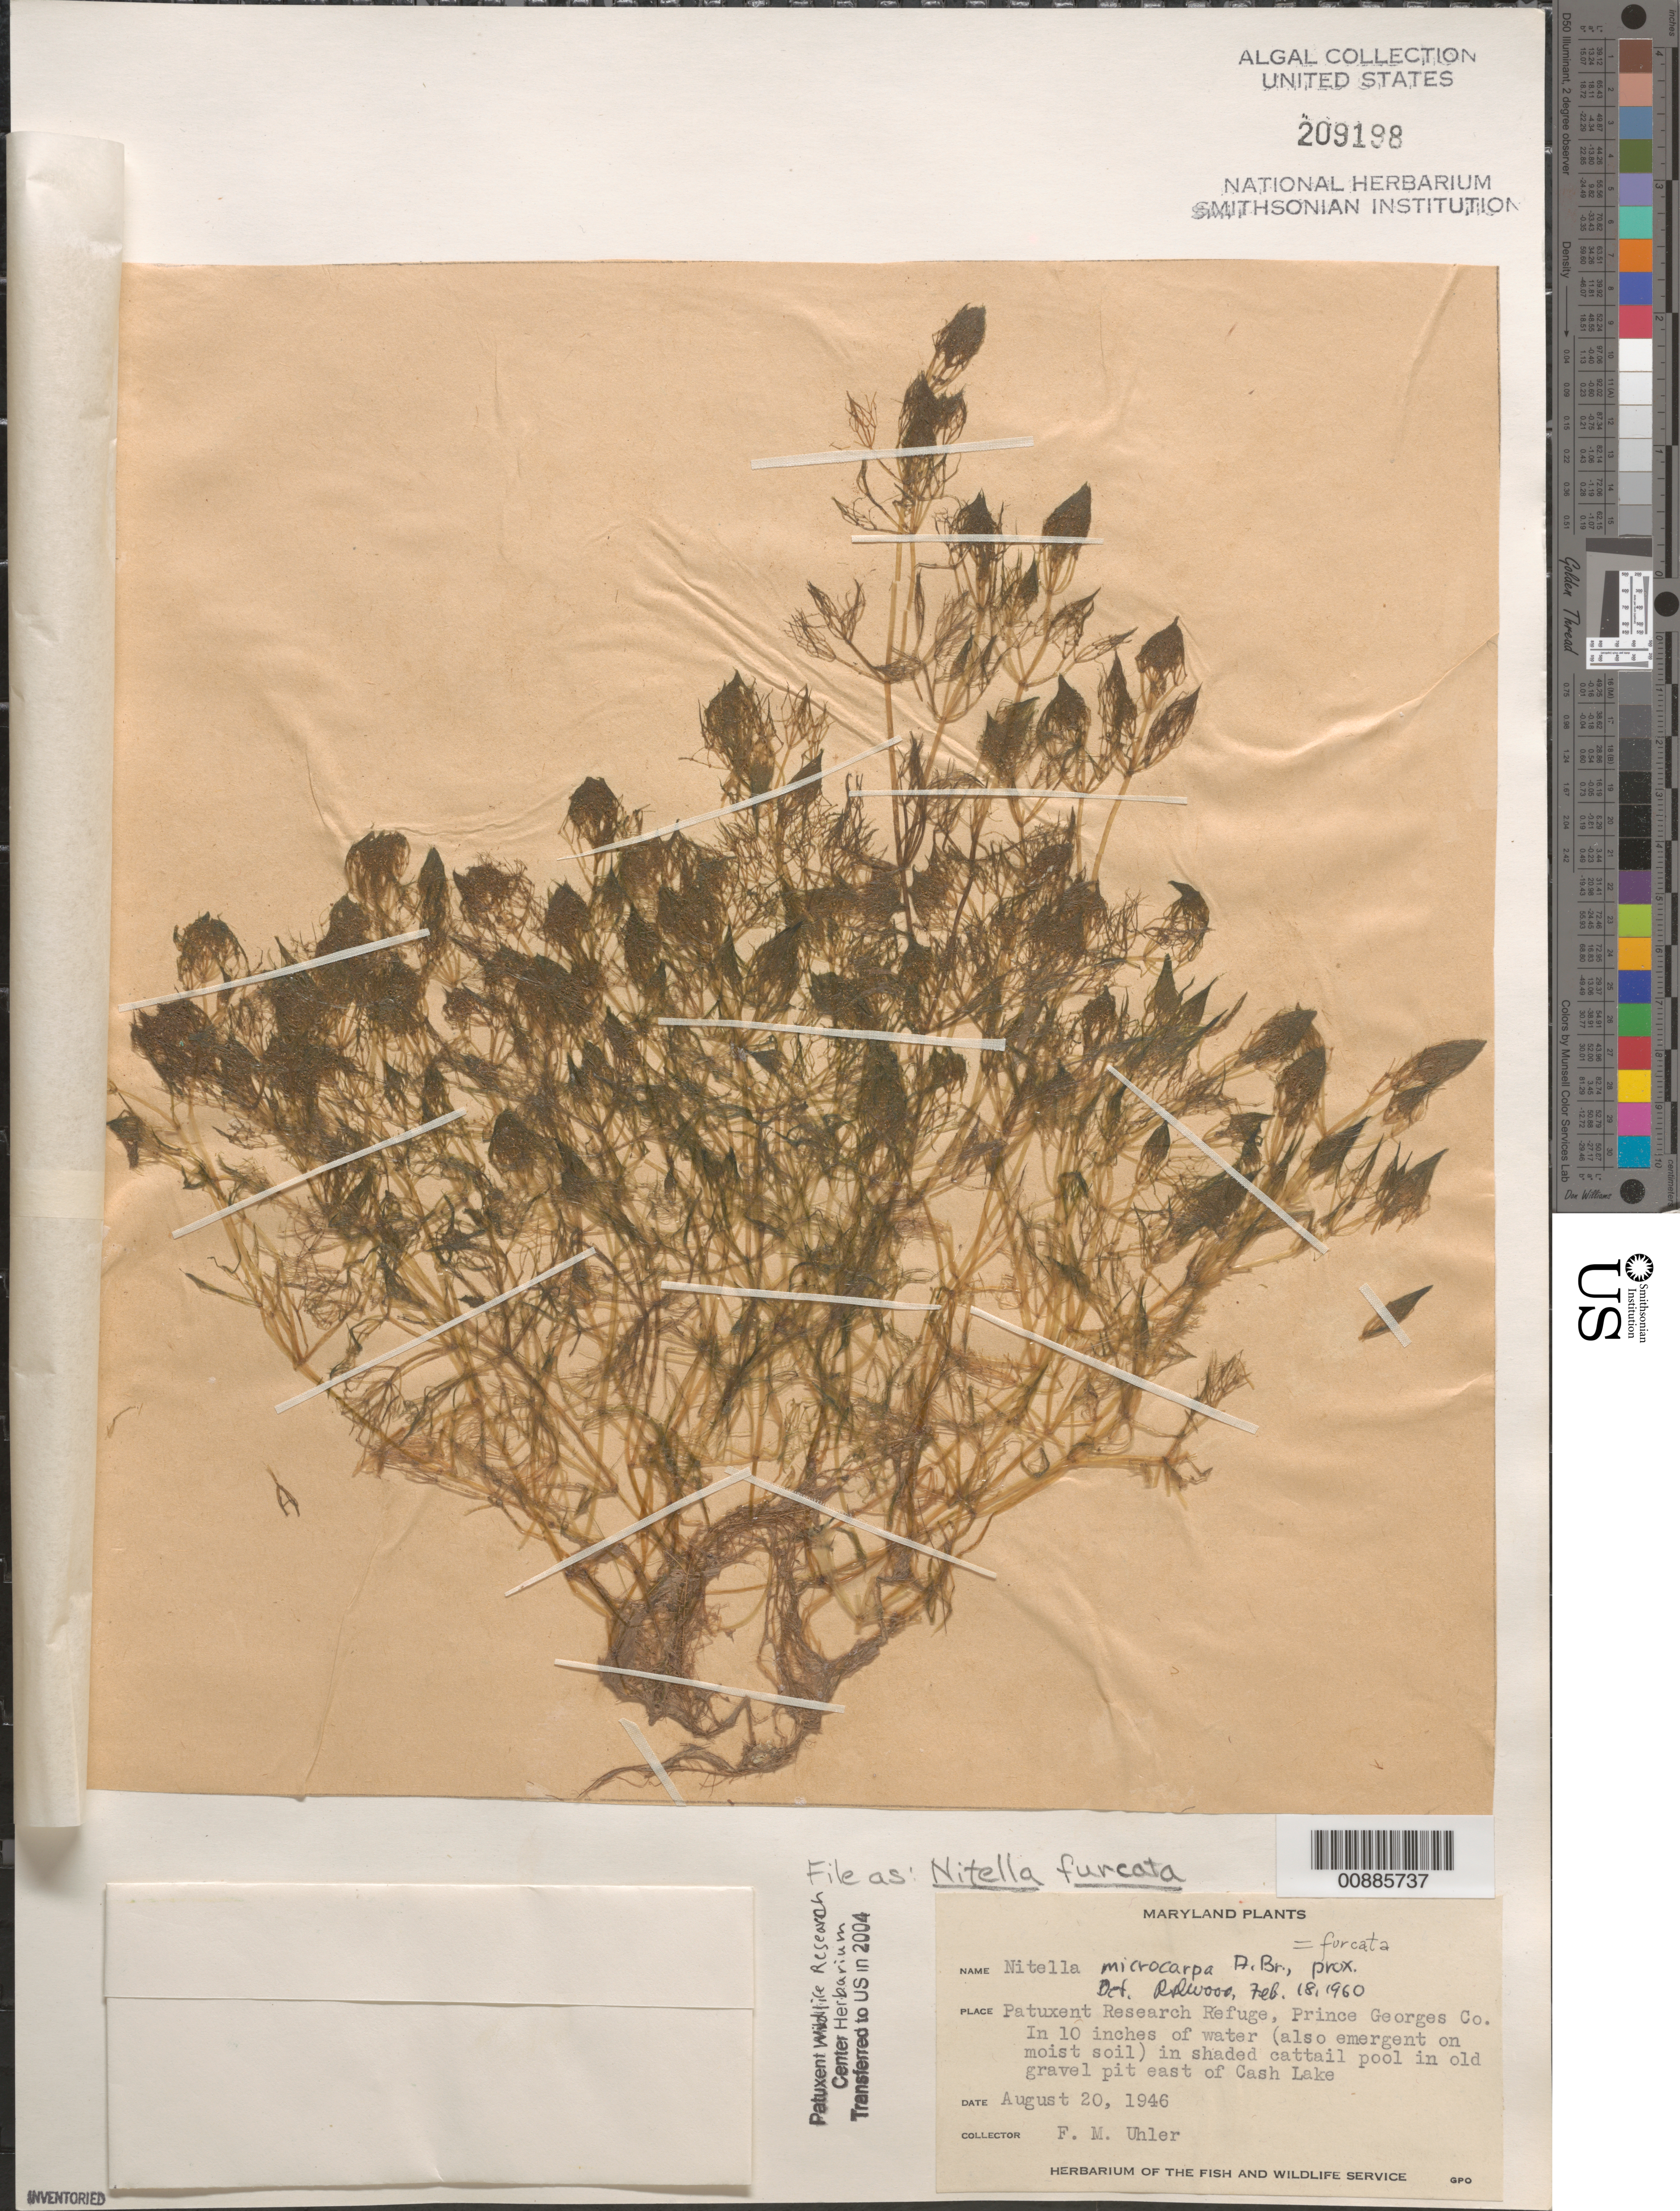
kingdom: Plantae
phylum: Charophyta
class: Charophyceae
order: Charales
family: Characeae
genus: Nitella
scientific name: Nitella furcata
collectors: F. M. Uhler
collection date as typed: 20 Aug 1946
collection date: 1946-08-20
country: United States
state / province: Maryland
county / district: Prince George's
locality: Patuxent Research Refuge east of Cash Lake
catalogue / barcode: US 209198